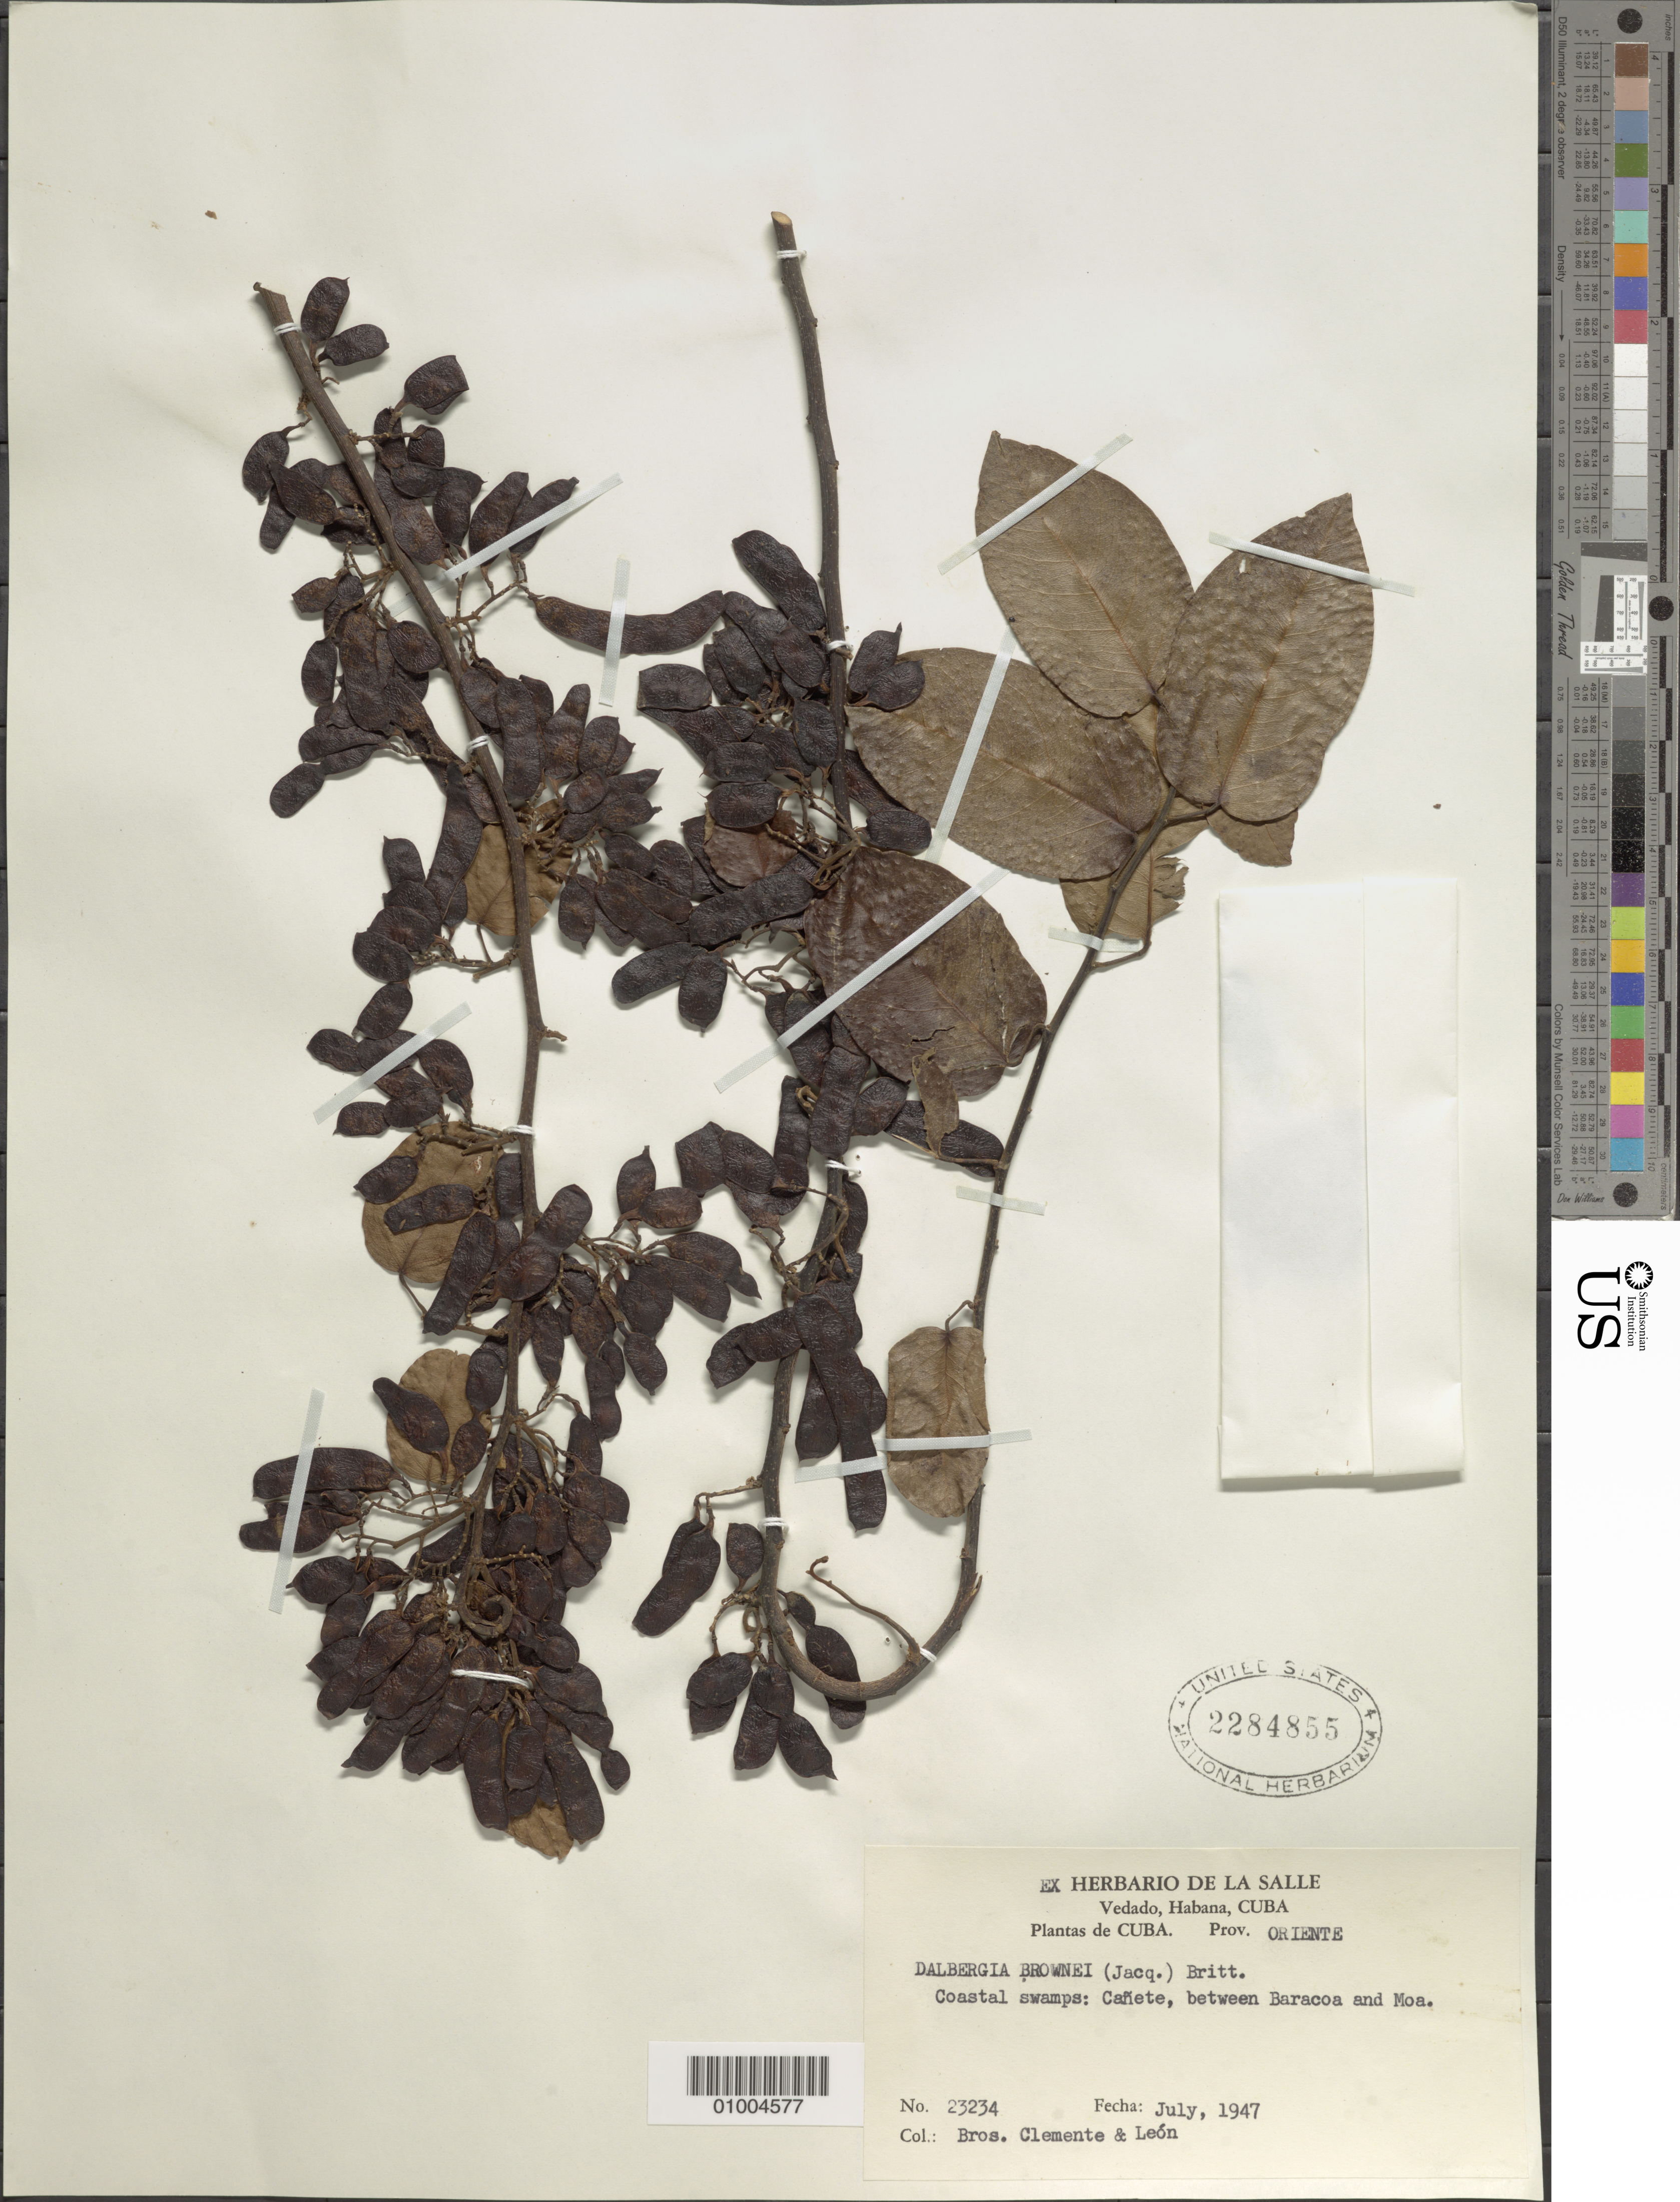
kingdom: Plantae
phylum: Tracheophyta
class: Magnoliopsida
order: Fabales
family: Fabaceae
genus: Dalbergia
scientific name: Dalbergia brownei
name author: (Jacq.) Schinz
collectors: Bro. Clemente & Bro. León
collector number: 23234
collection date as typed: Jul 1947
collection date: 1947-07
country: Cuba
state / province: Guantanamo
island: Cuba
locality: Coastal Swamps; Canete, tween Baracoa and Mao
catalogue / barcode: US 2284855